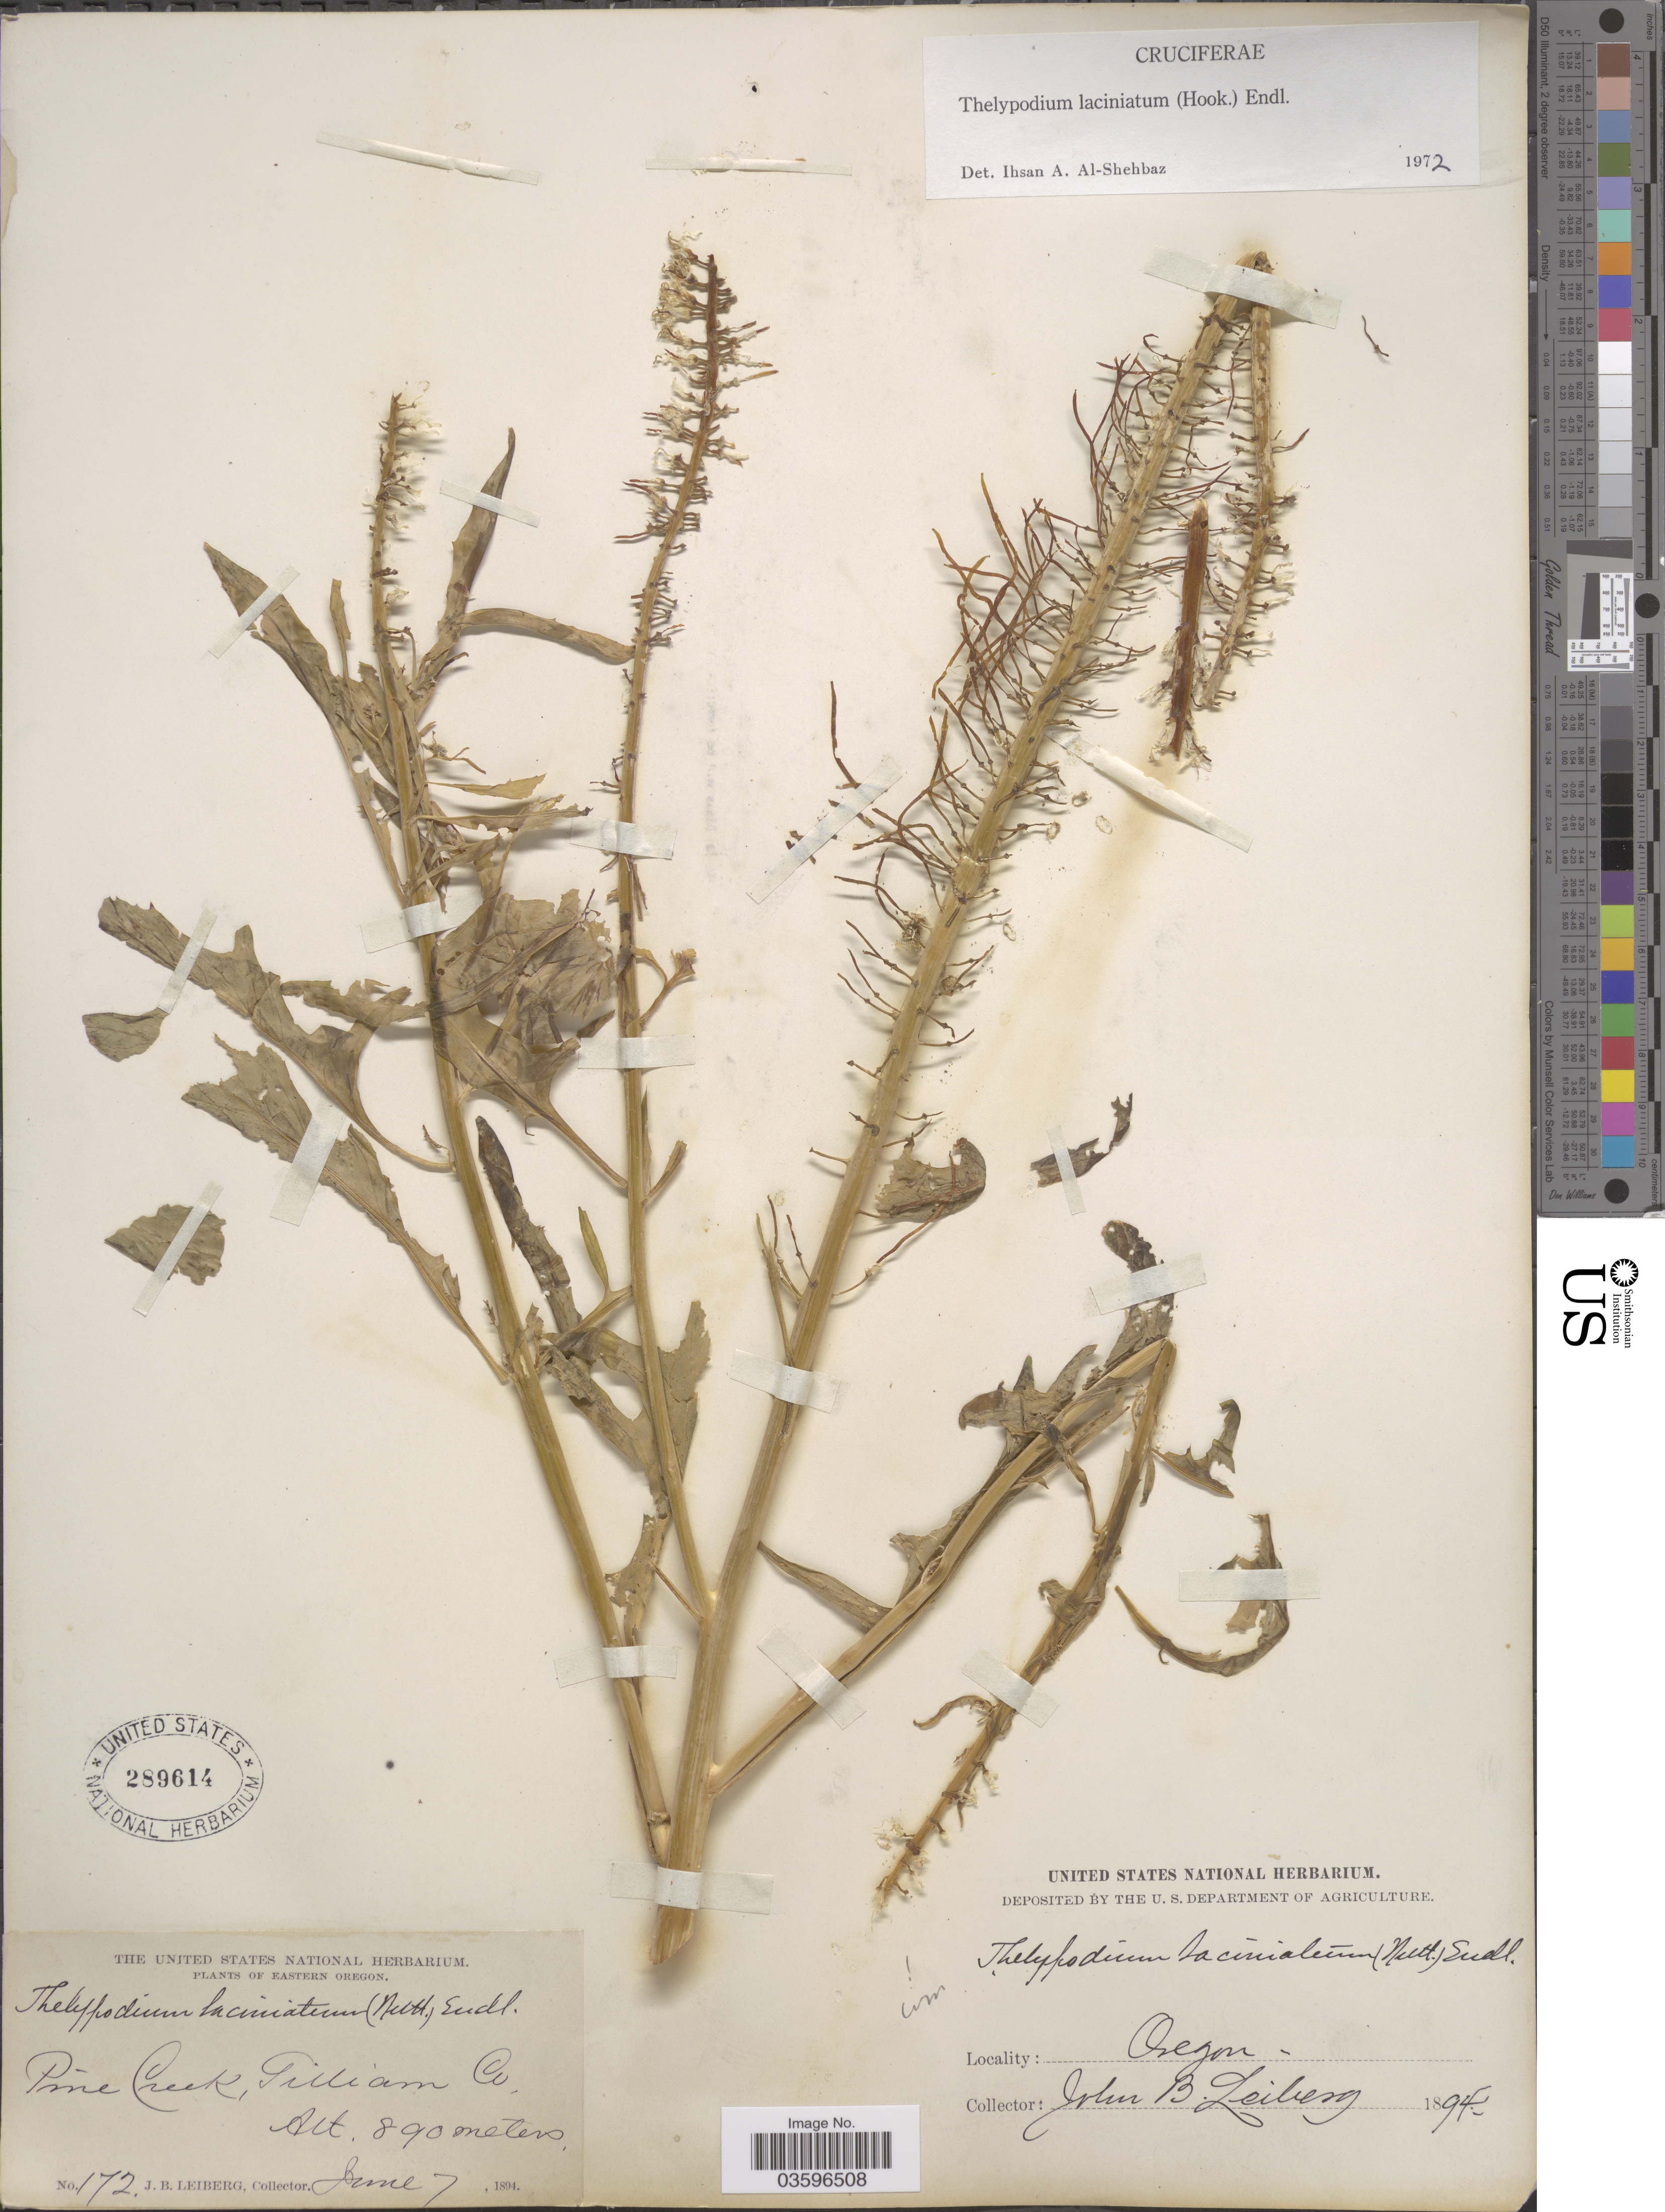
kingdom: Plantae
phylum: Tracheophyta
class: Magnoliopsida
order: Brassicales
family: Brassicaceae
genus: Thelypodium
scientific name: Thelypodium laciniatum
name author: (Hook.) Endl.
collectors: J. B. Leiberg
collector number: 172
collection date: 1894-06-07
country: United States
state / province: Oregon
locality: Eastern Oregon. Pine Creek, Tilliam Co.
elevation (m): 890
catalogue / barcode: US 289614